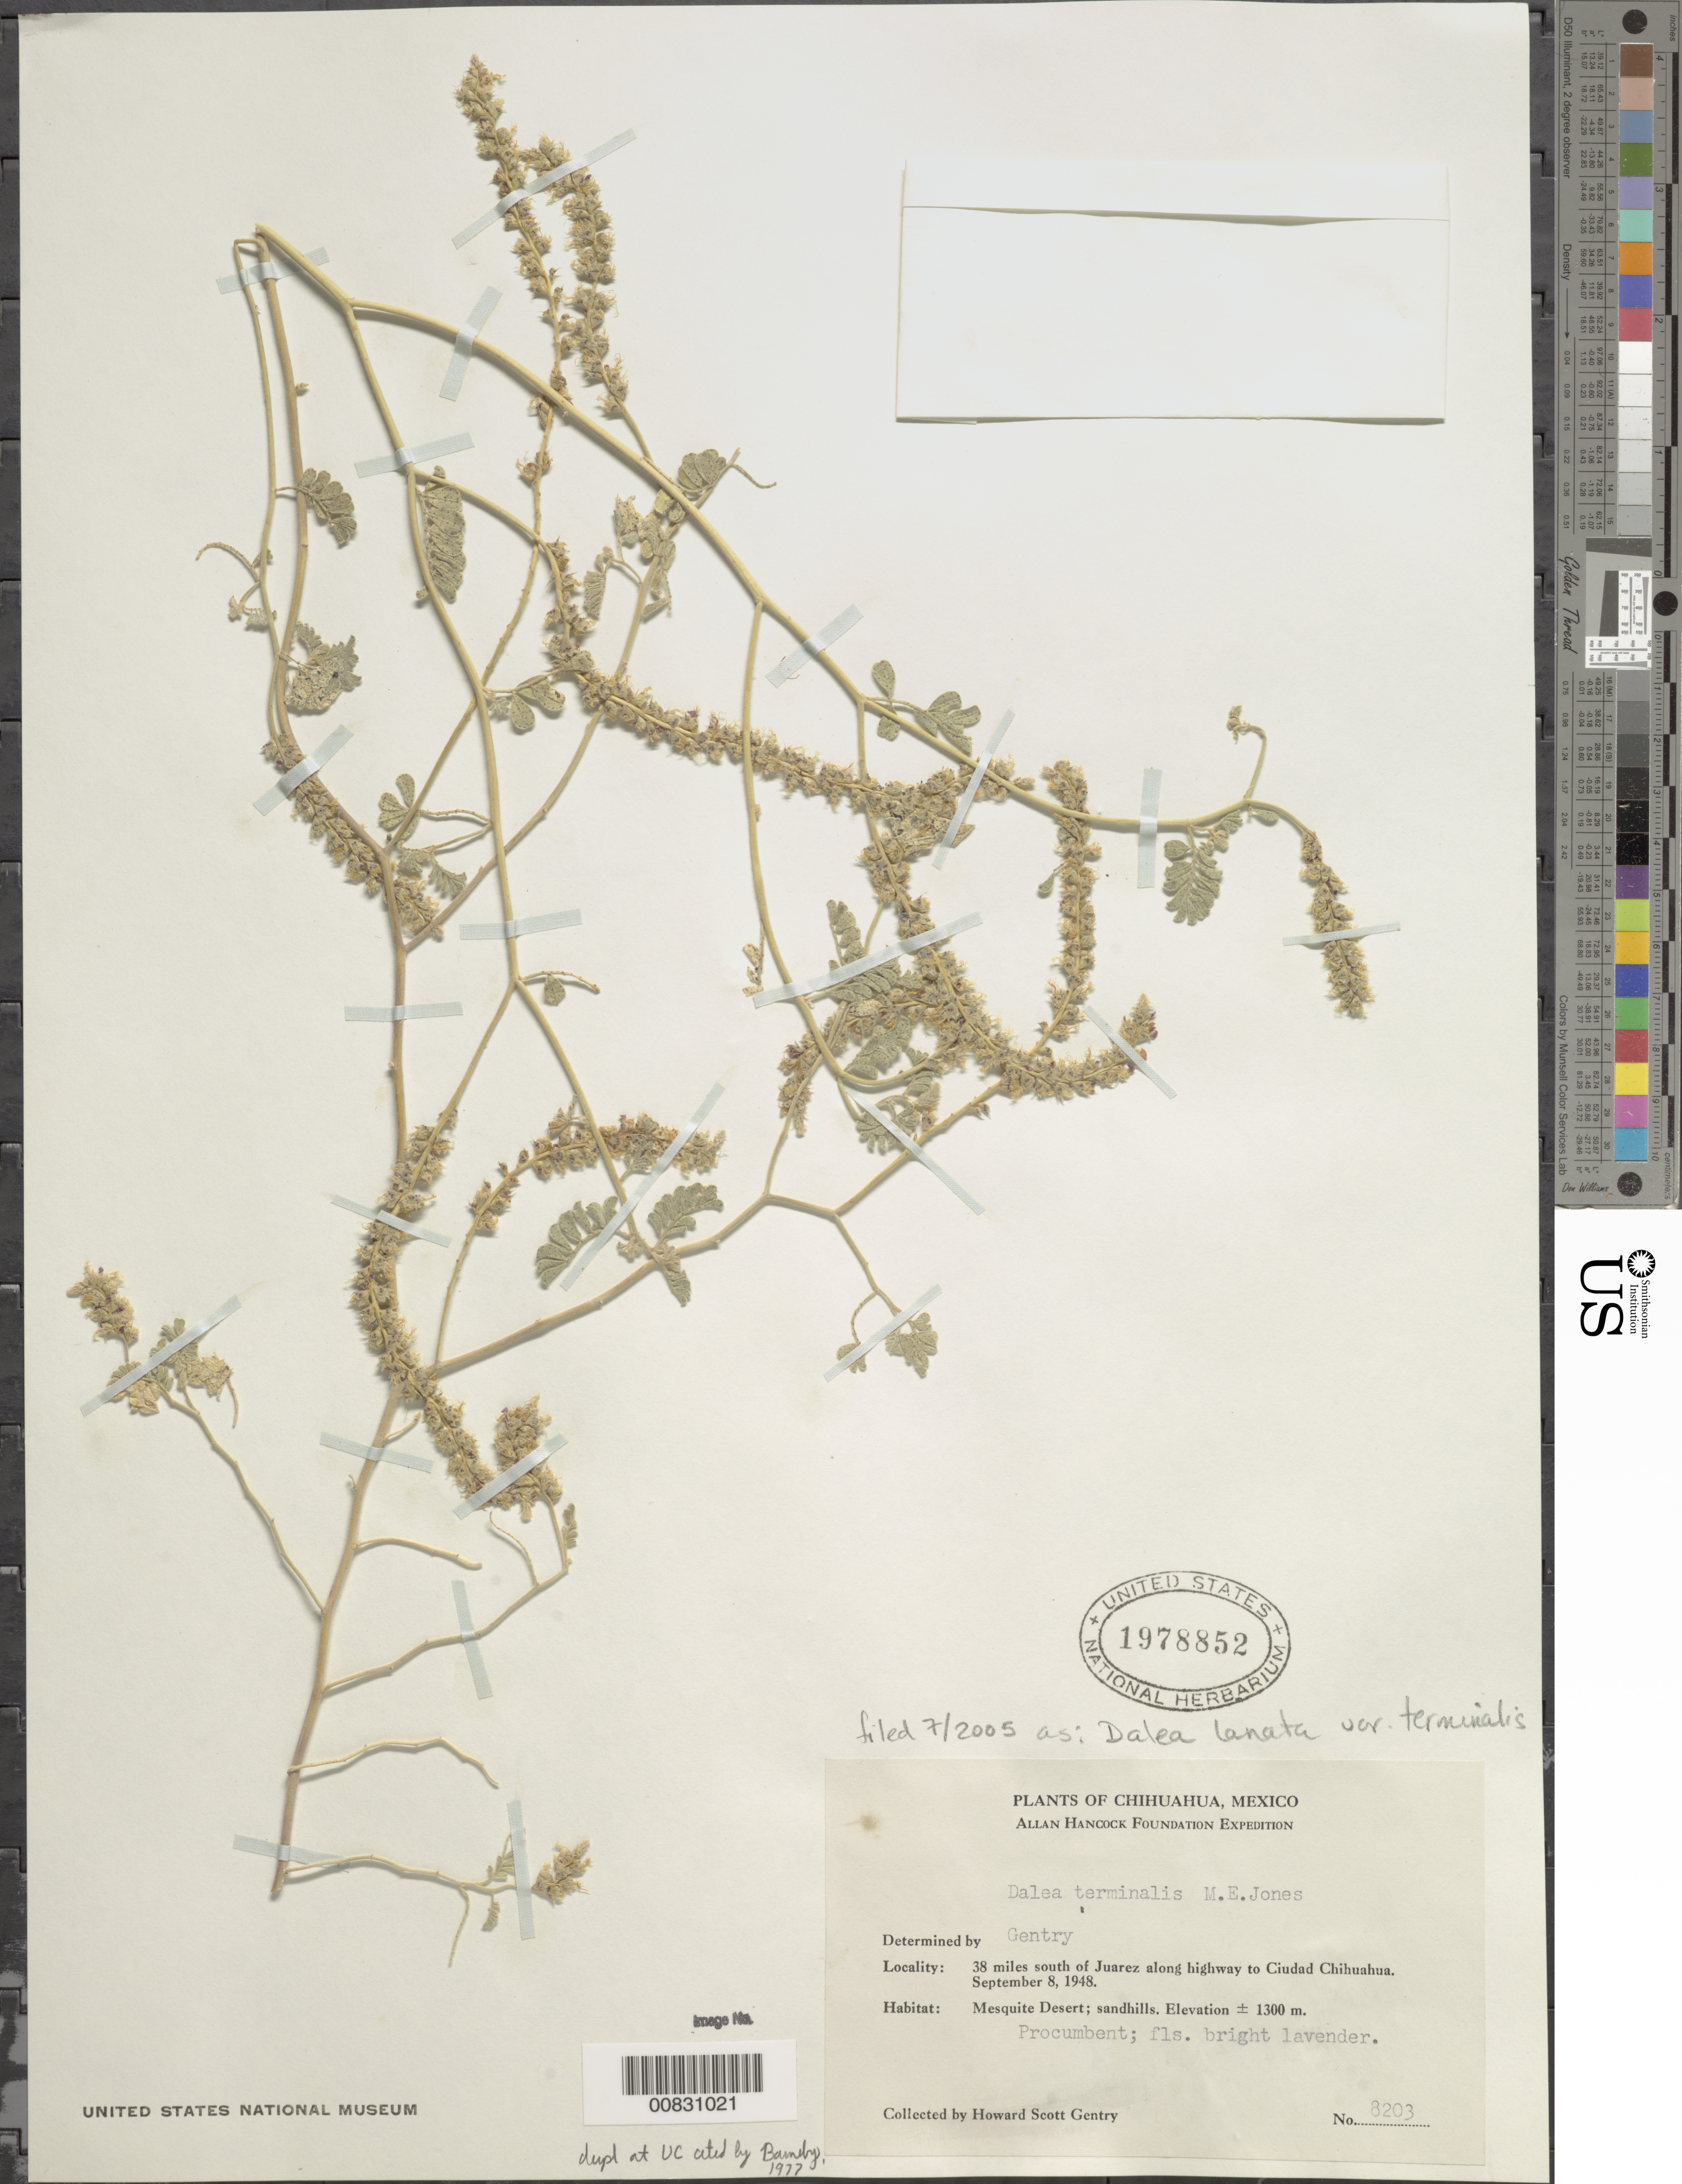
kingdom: Plantae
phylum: Tracheophyta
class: Magnoliopsida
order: Fabales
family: Fabaceae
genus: Dalea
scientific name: Dalea lanata var. terminalis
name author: (M.E. Jones) Barneby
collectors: H. S. Gentry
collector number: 8203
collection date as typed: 08 Sep 1948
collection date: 1948-09-08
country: Mexico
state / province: Chihuahua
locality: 38 miles south of Juárez along highway to Ciudad Chihuahua.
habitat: Mesquite Desert; sandhills.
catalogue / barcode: US 1978852